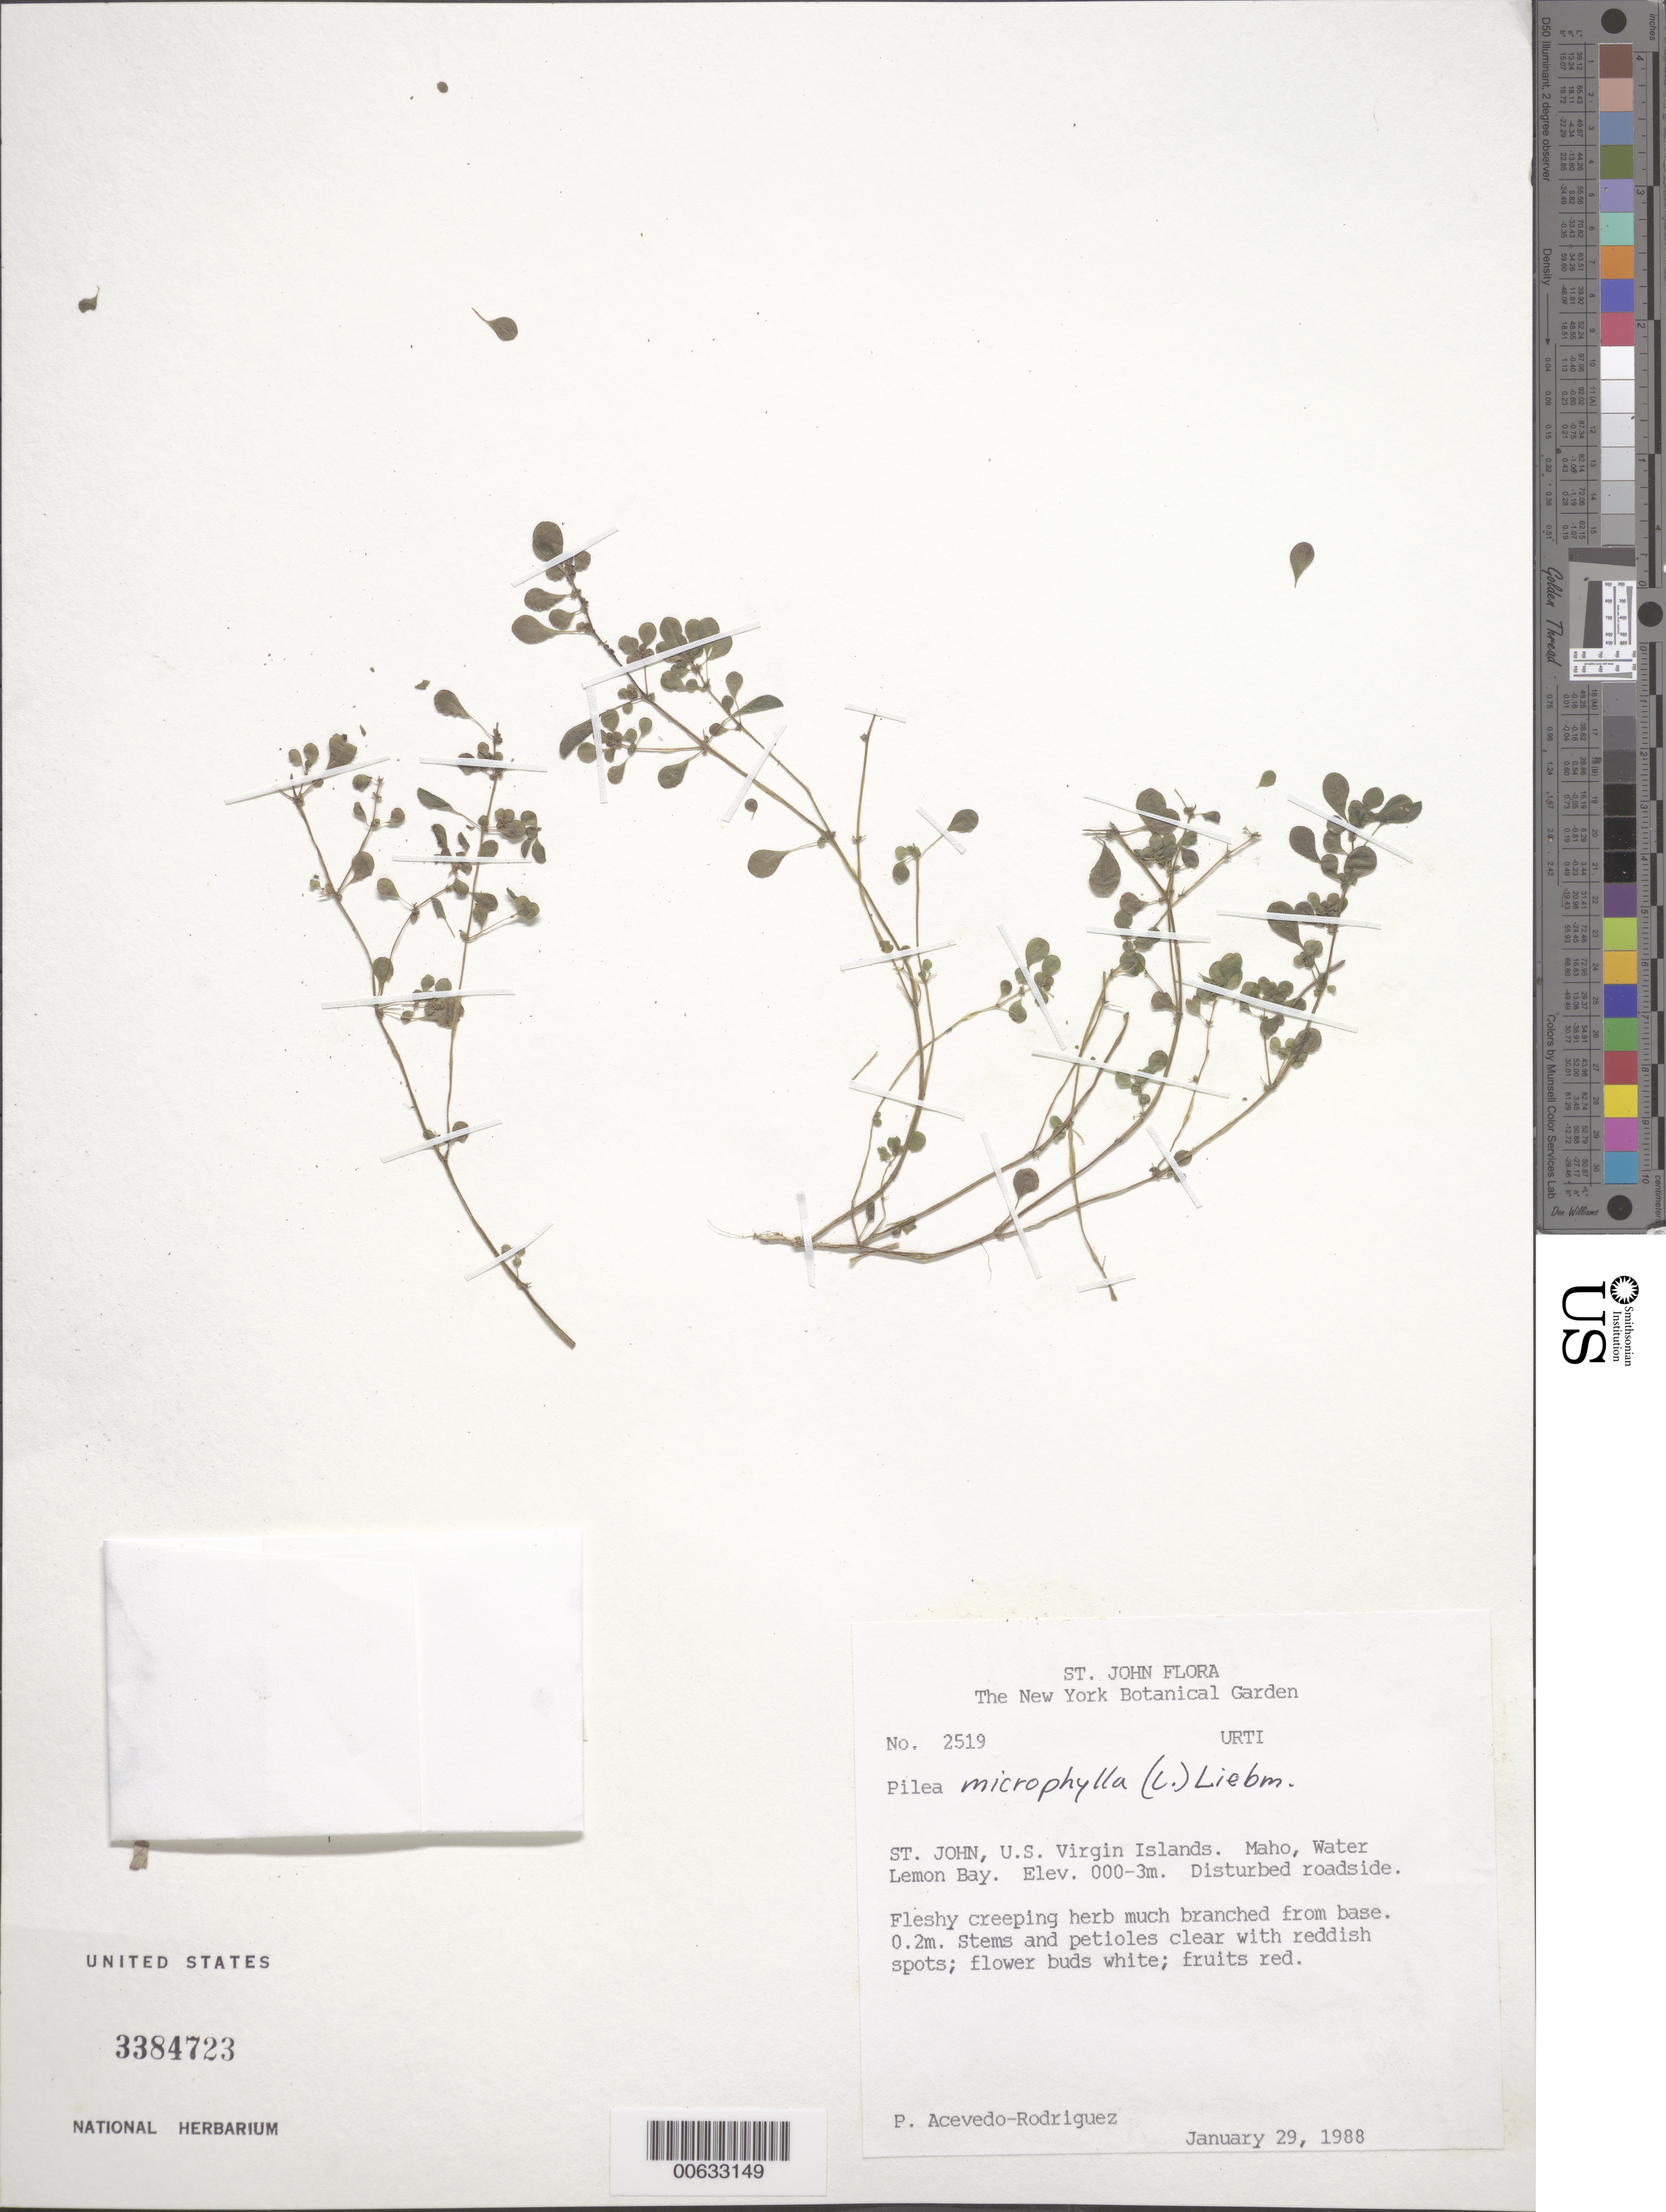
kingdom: Plantae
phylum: Tracheophyta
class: Magnoliopsida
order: Rosales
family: Urticaceae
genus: Pilea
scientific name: Pilea microphylla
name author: (L.) Liebm.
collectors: P. Acevedo-Rodr.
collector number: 2519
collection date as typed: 29 Jan 1988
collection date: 1988-01-29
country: U.S. Virgin Islands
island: St. John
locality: Maho Bay Quarter; Water Lemon Bay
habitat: Disturbed roadside.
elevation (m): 0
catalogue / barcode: US 3384723